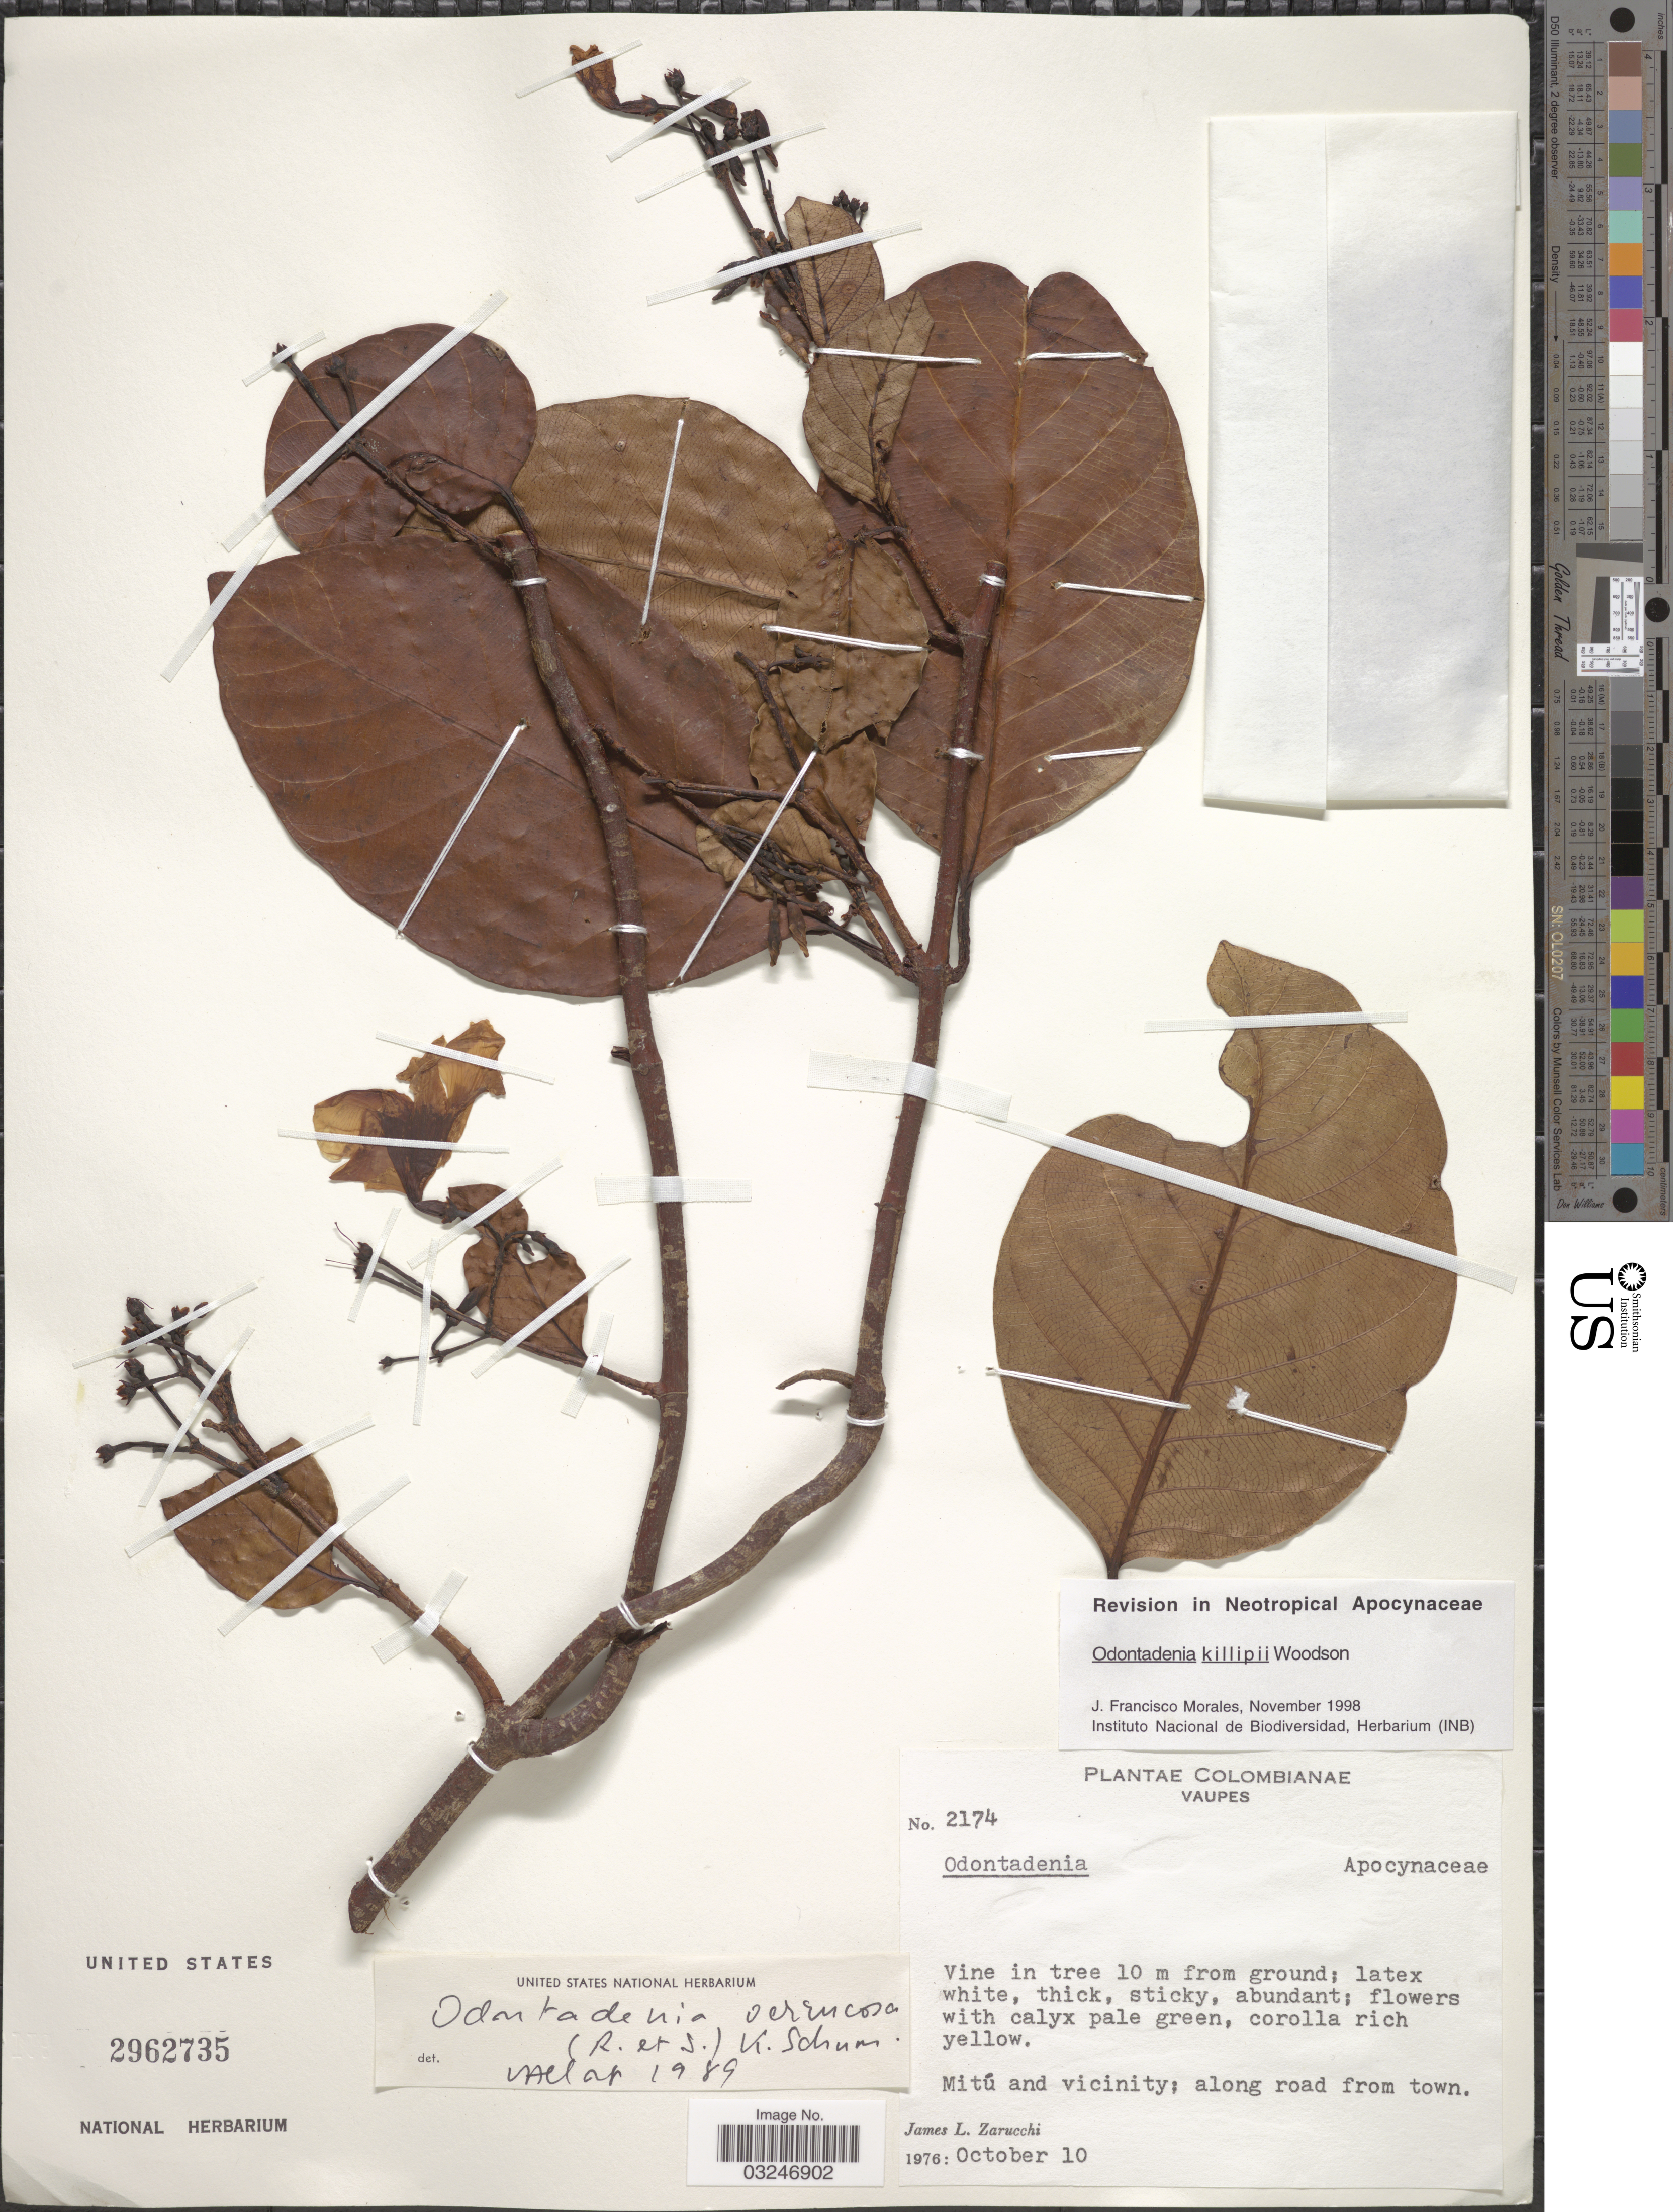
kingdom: Plantae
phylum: Tracheophyta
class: Magnoliopsida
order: Gentianales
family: Apocynaceae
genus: Odontadenia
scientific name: Odontadenia killipii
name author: Woodson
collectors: J. L. Zarucchi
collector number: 2174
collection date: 1976-10-10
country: Colombia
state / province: Vaupés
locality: Mitú and vicinity; along road from town.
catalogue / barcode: US 2962735